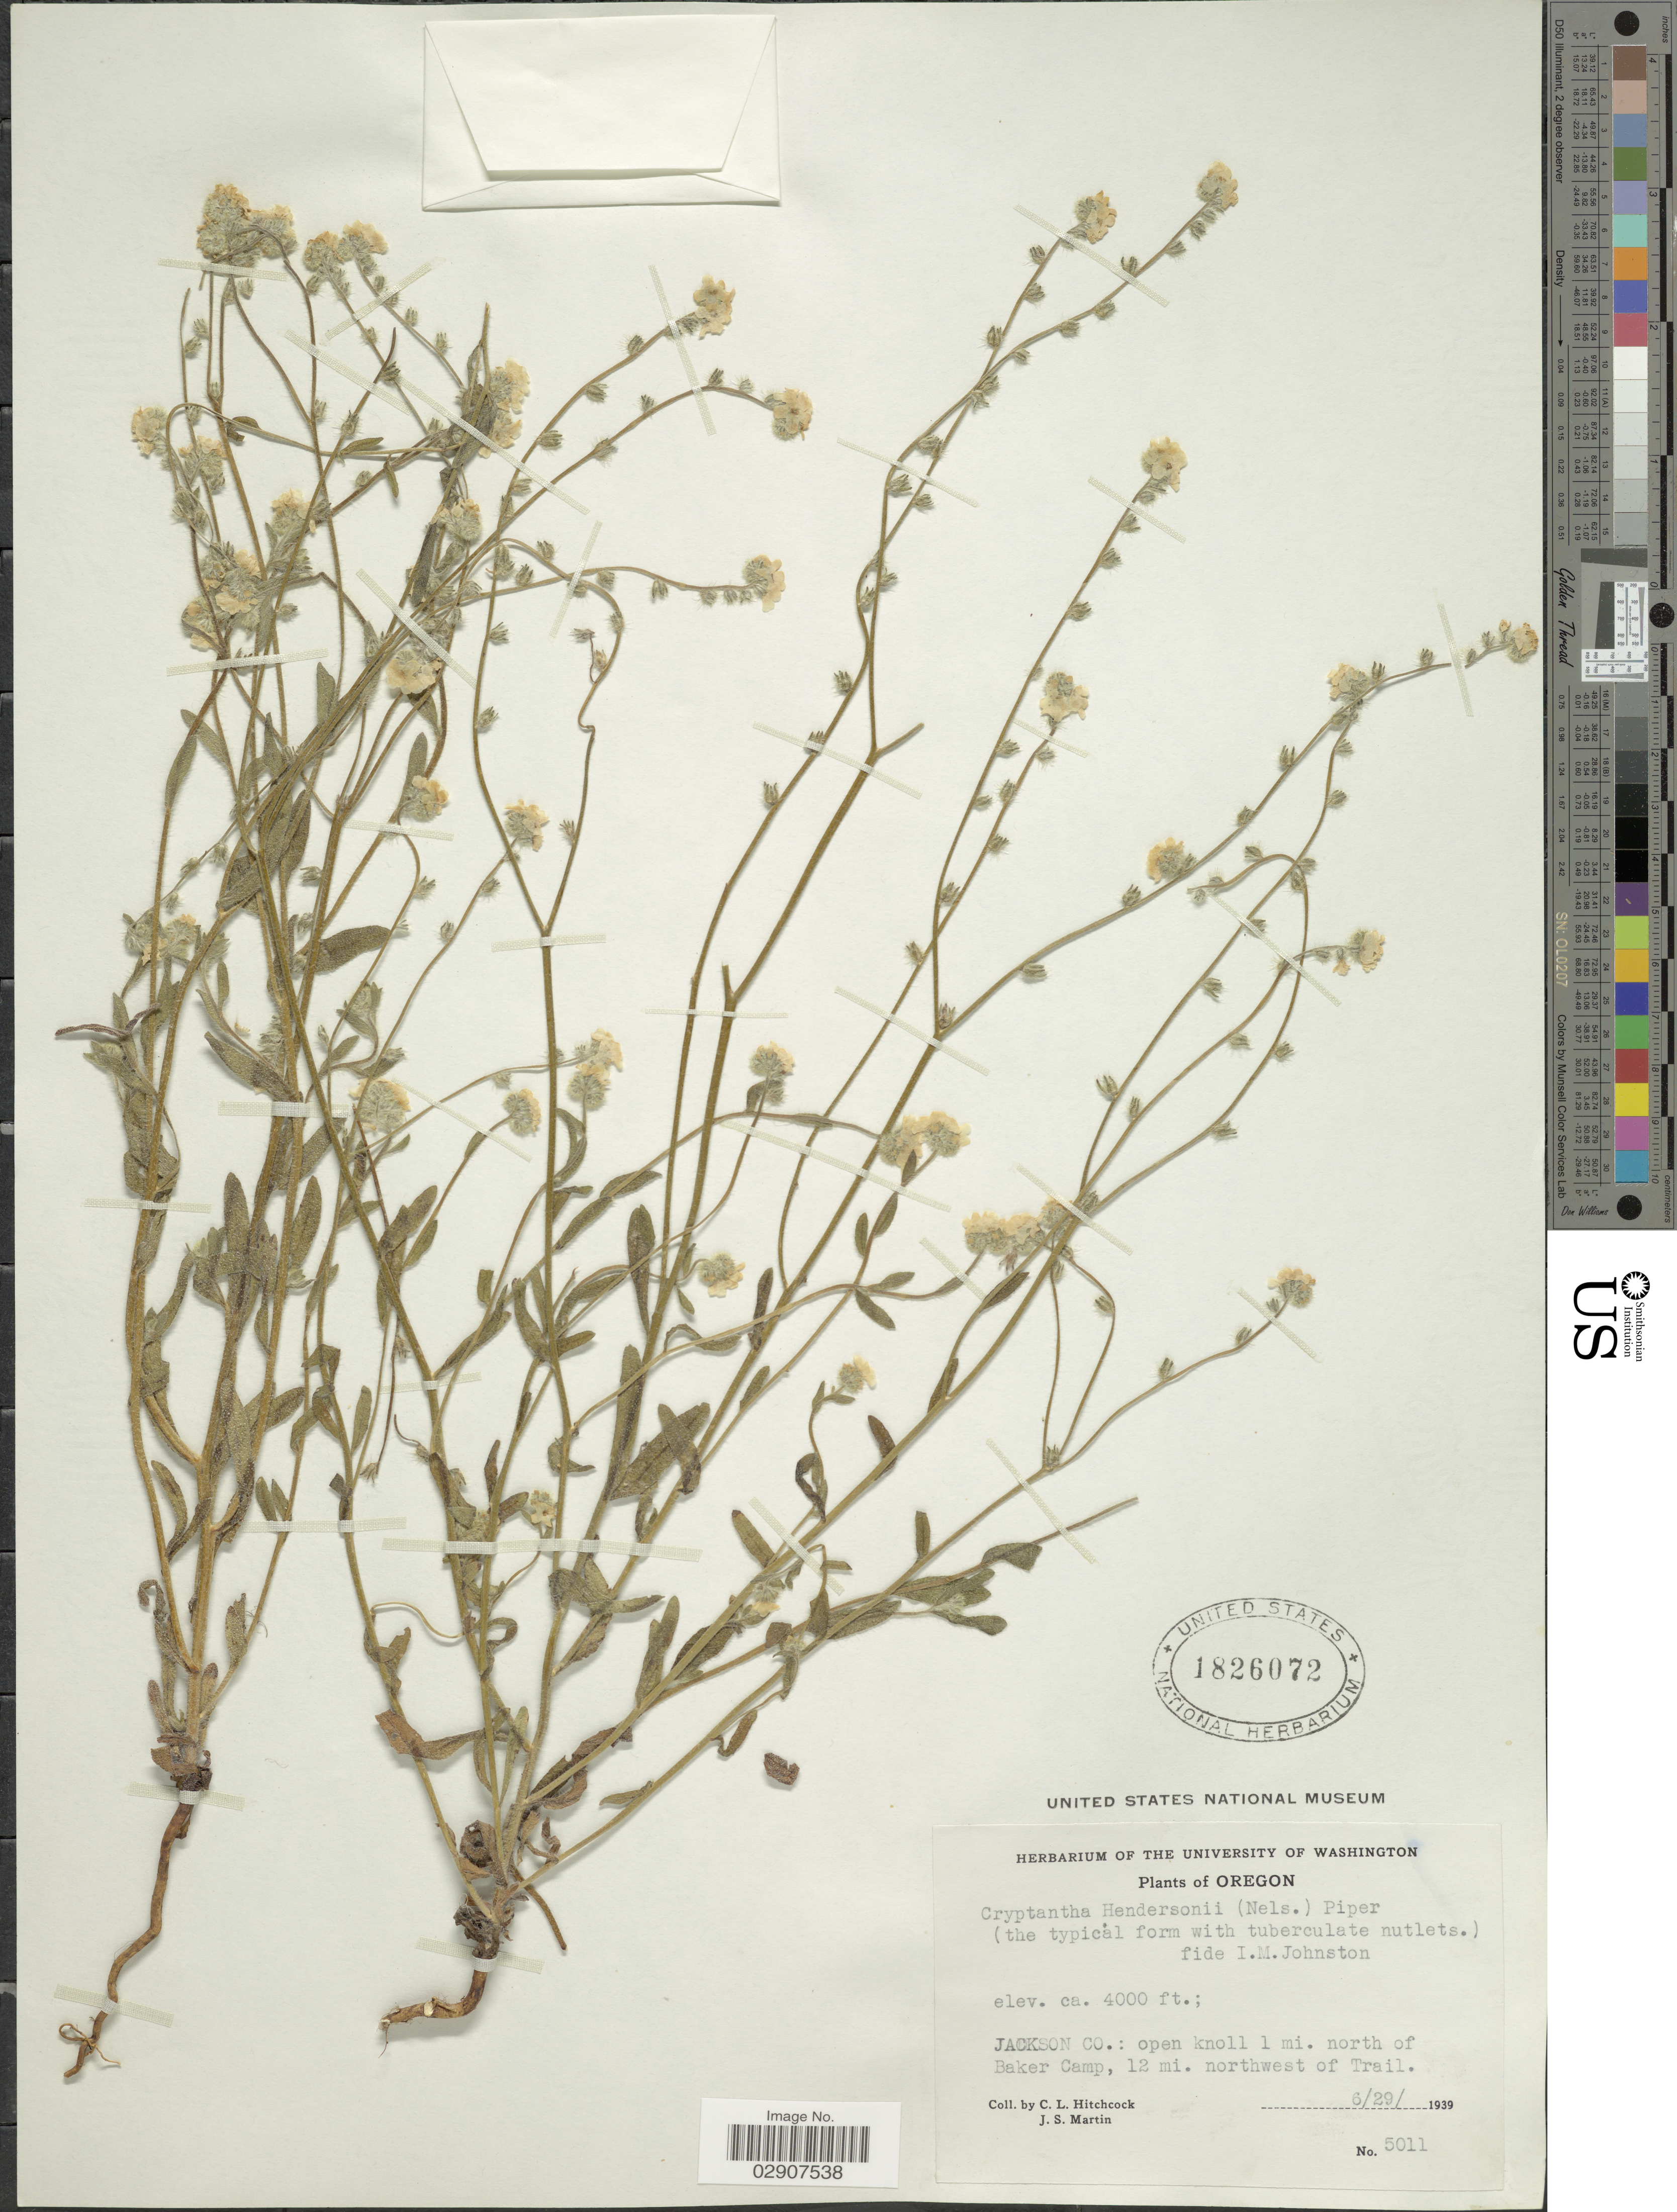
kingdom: Plantae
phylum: Tracheophyta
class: Magnoliopsida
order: Boraginales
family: Boraginaceae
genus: Cryptantha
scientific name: Cryptantha hendersonii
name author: (A. Nelson) A. Nelson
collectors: C. L. Hitchcock & J. S. Martin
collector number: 5011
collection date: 1939-06-29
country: United States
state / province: Oregon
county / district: Jackson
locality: Jackson Co.: open knoll 1 mi. north of Baker Camp, 12 mi. northwest of Trail.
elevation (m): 1219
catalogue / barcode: US 1826072